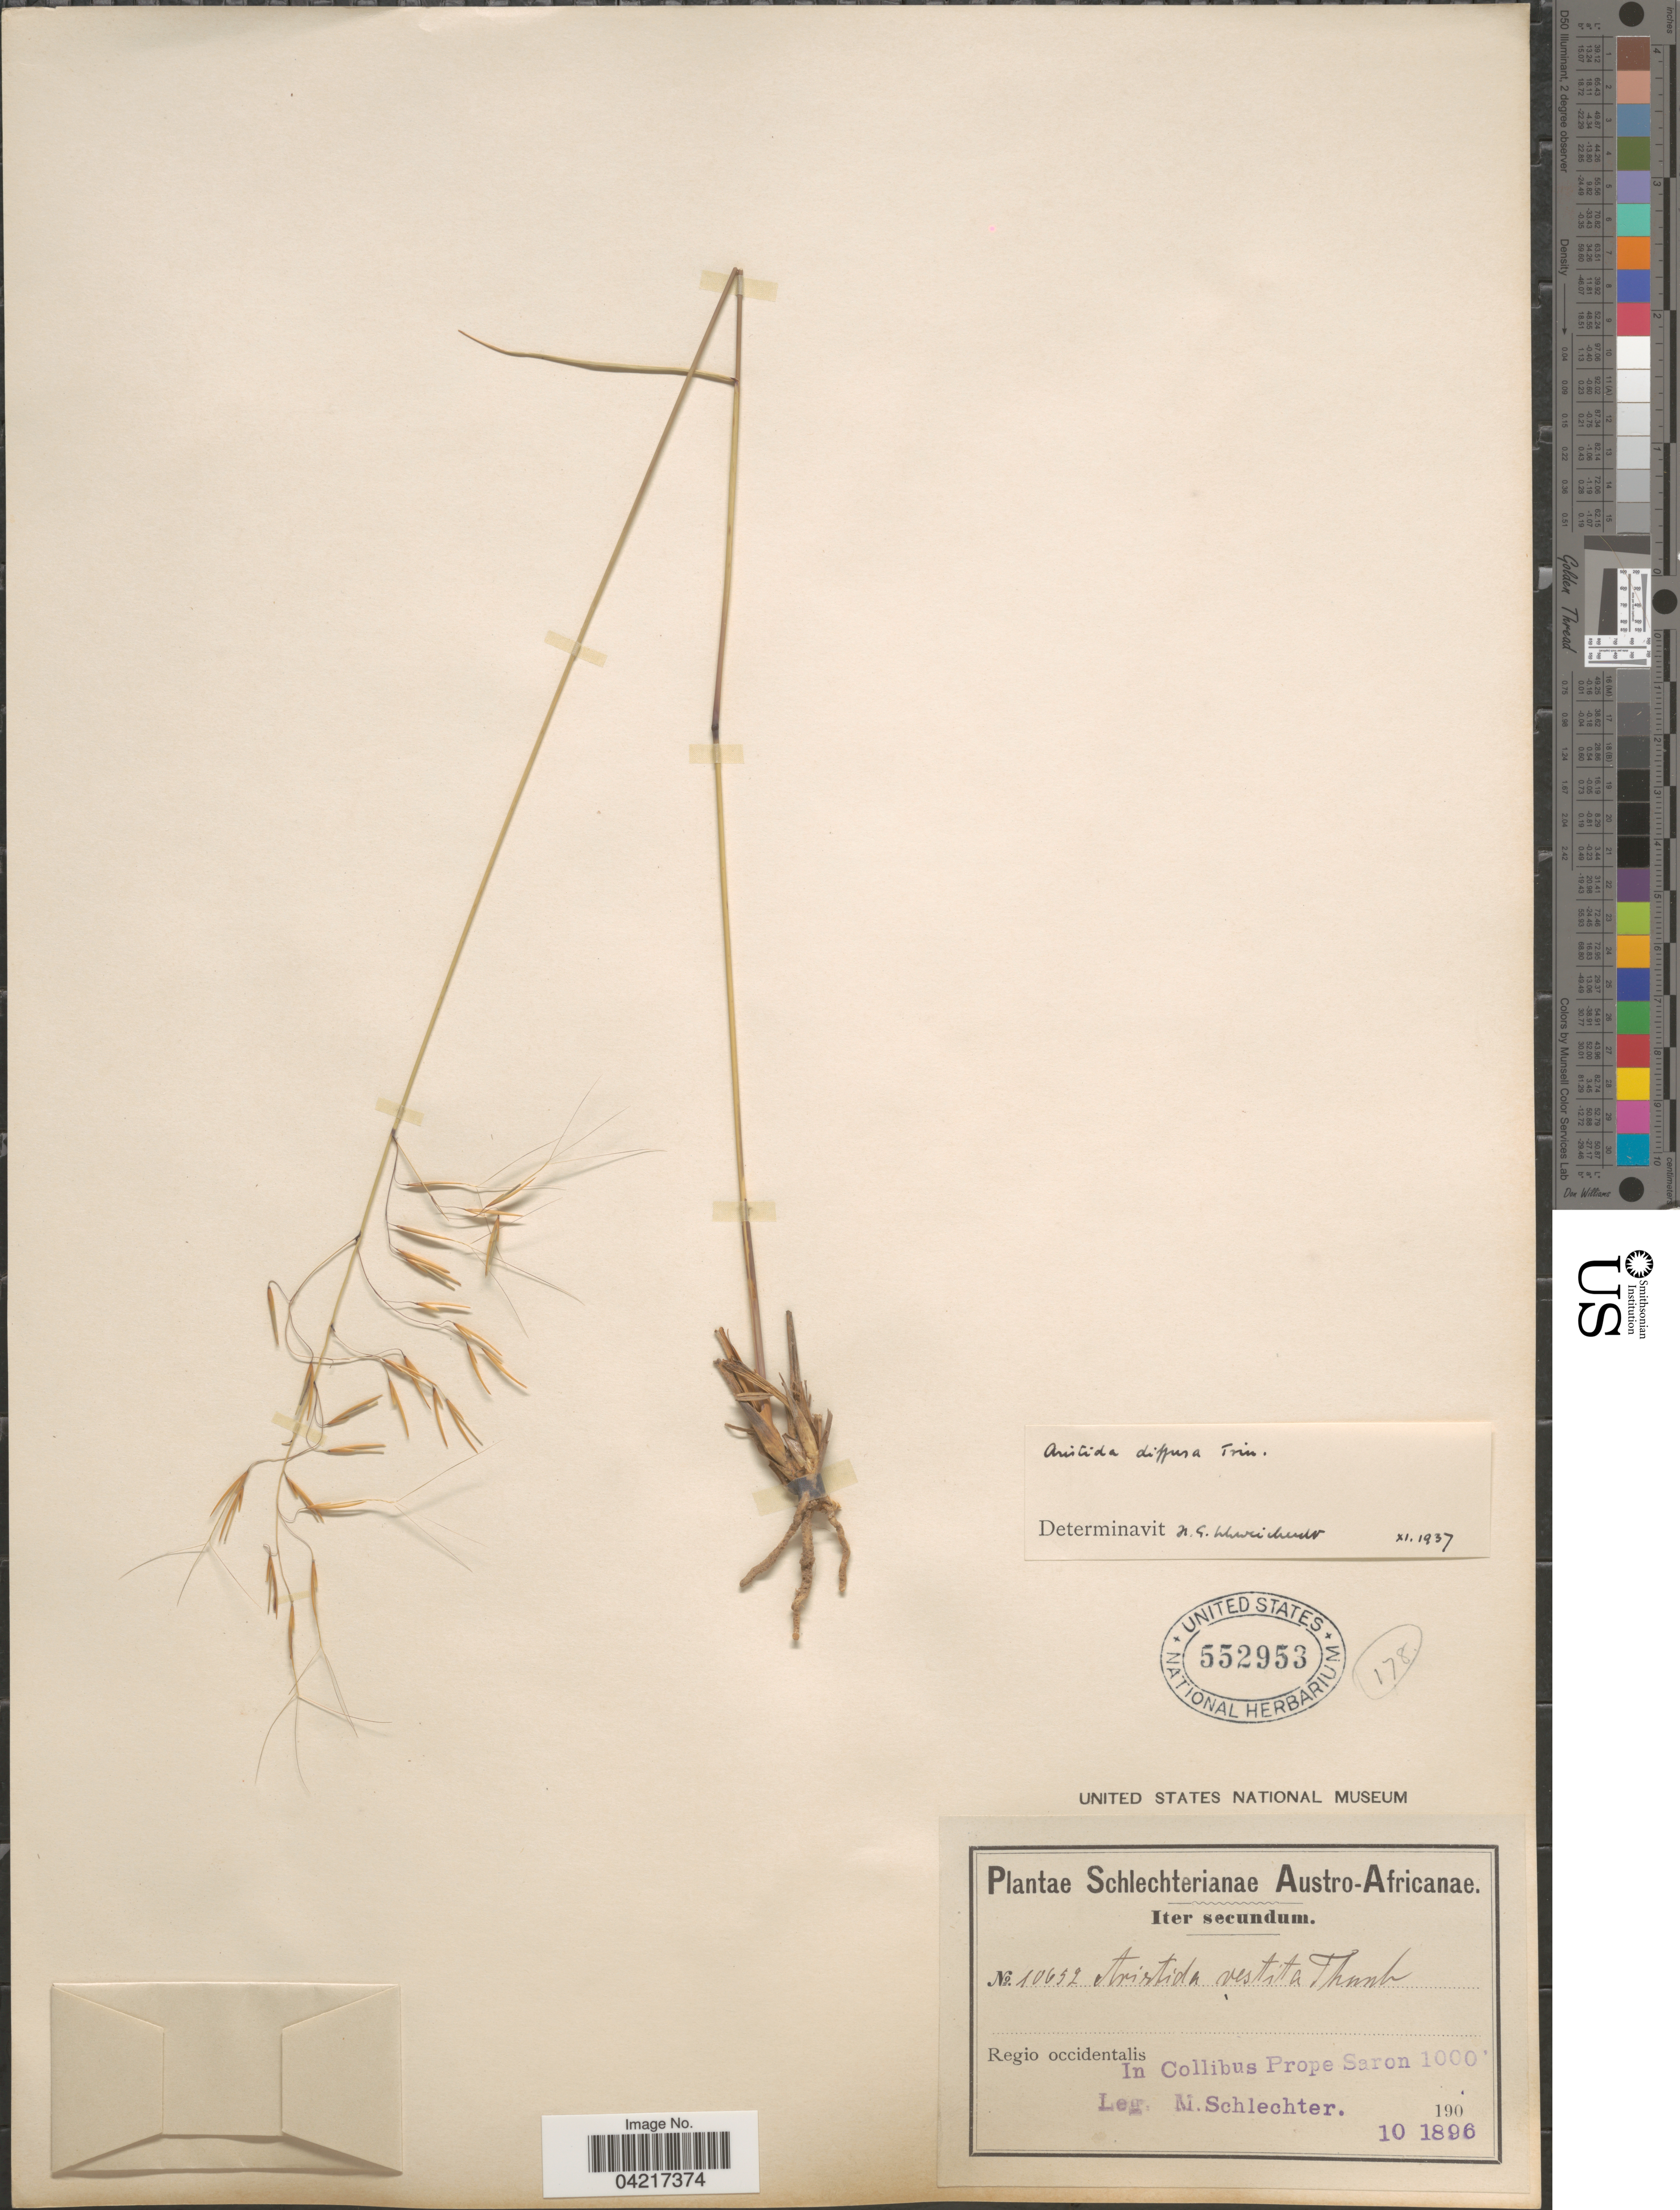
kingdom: Plantae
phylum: Tracheophyta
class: Liliopsida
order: Poales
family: Poaceae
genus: Aristida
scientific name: Aristida diffusa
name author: Trin.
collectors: M. Schlechter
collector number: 10652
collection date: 1896-10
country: South Africa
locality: Austro-Africanae. Iter secundum. Regio occidentalis. In Collibus Prope Saron.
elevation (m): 305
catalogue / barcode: US 552953